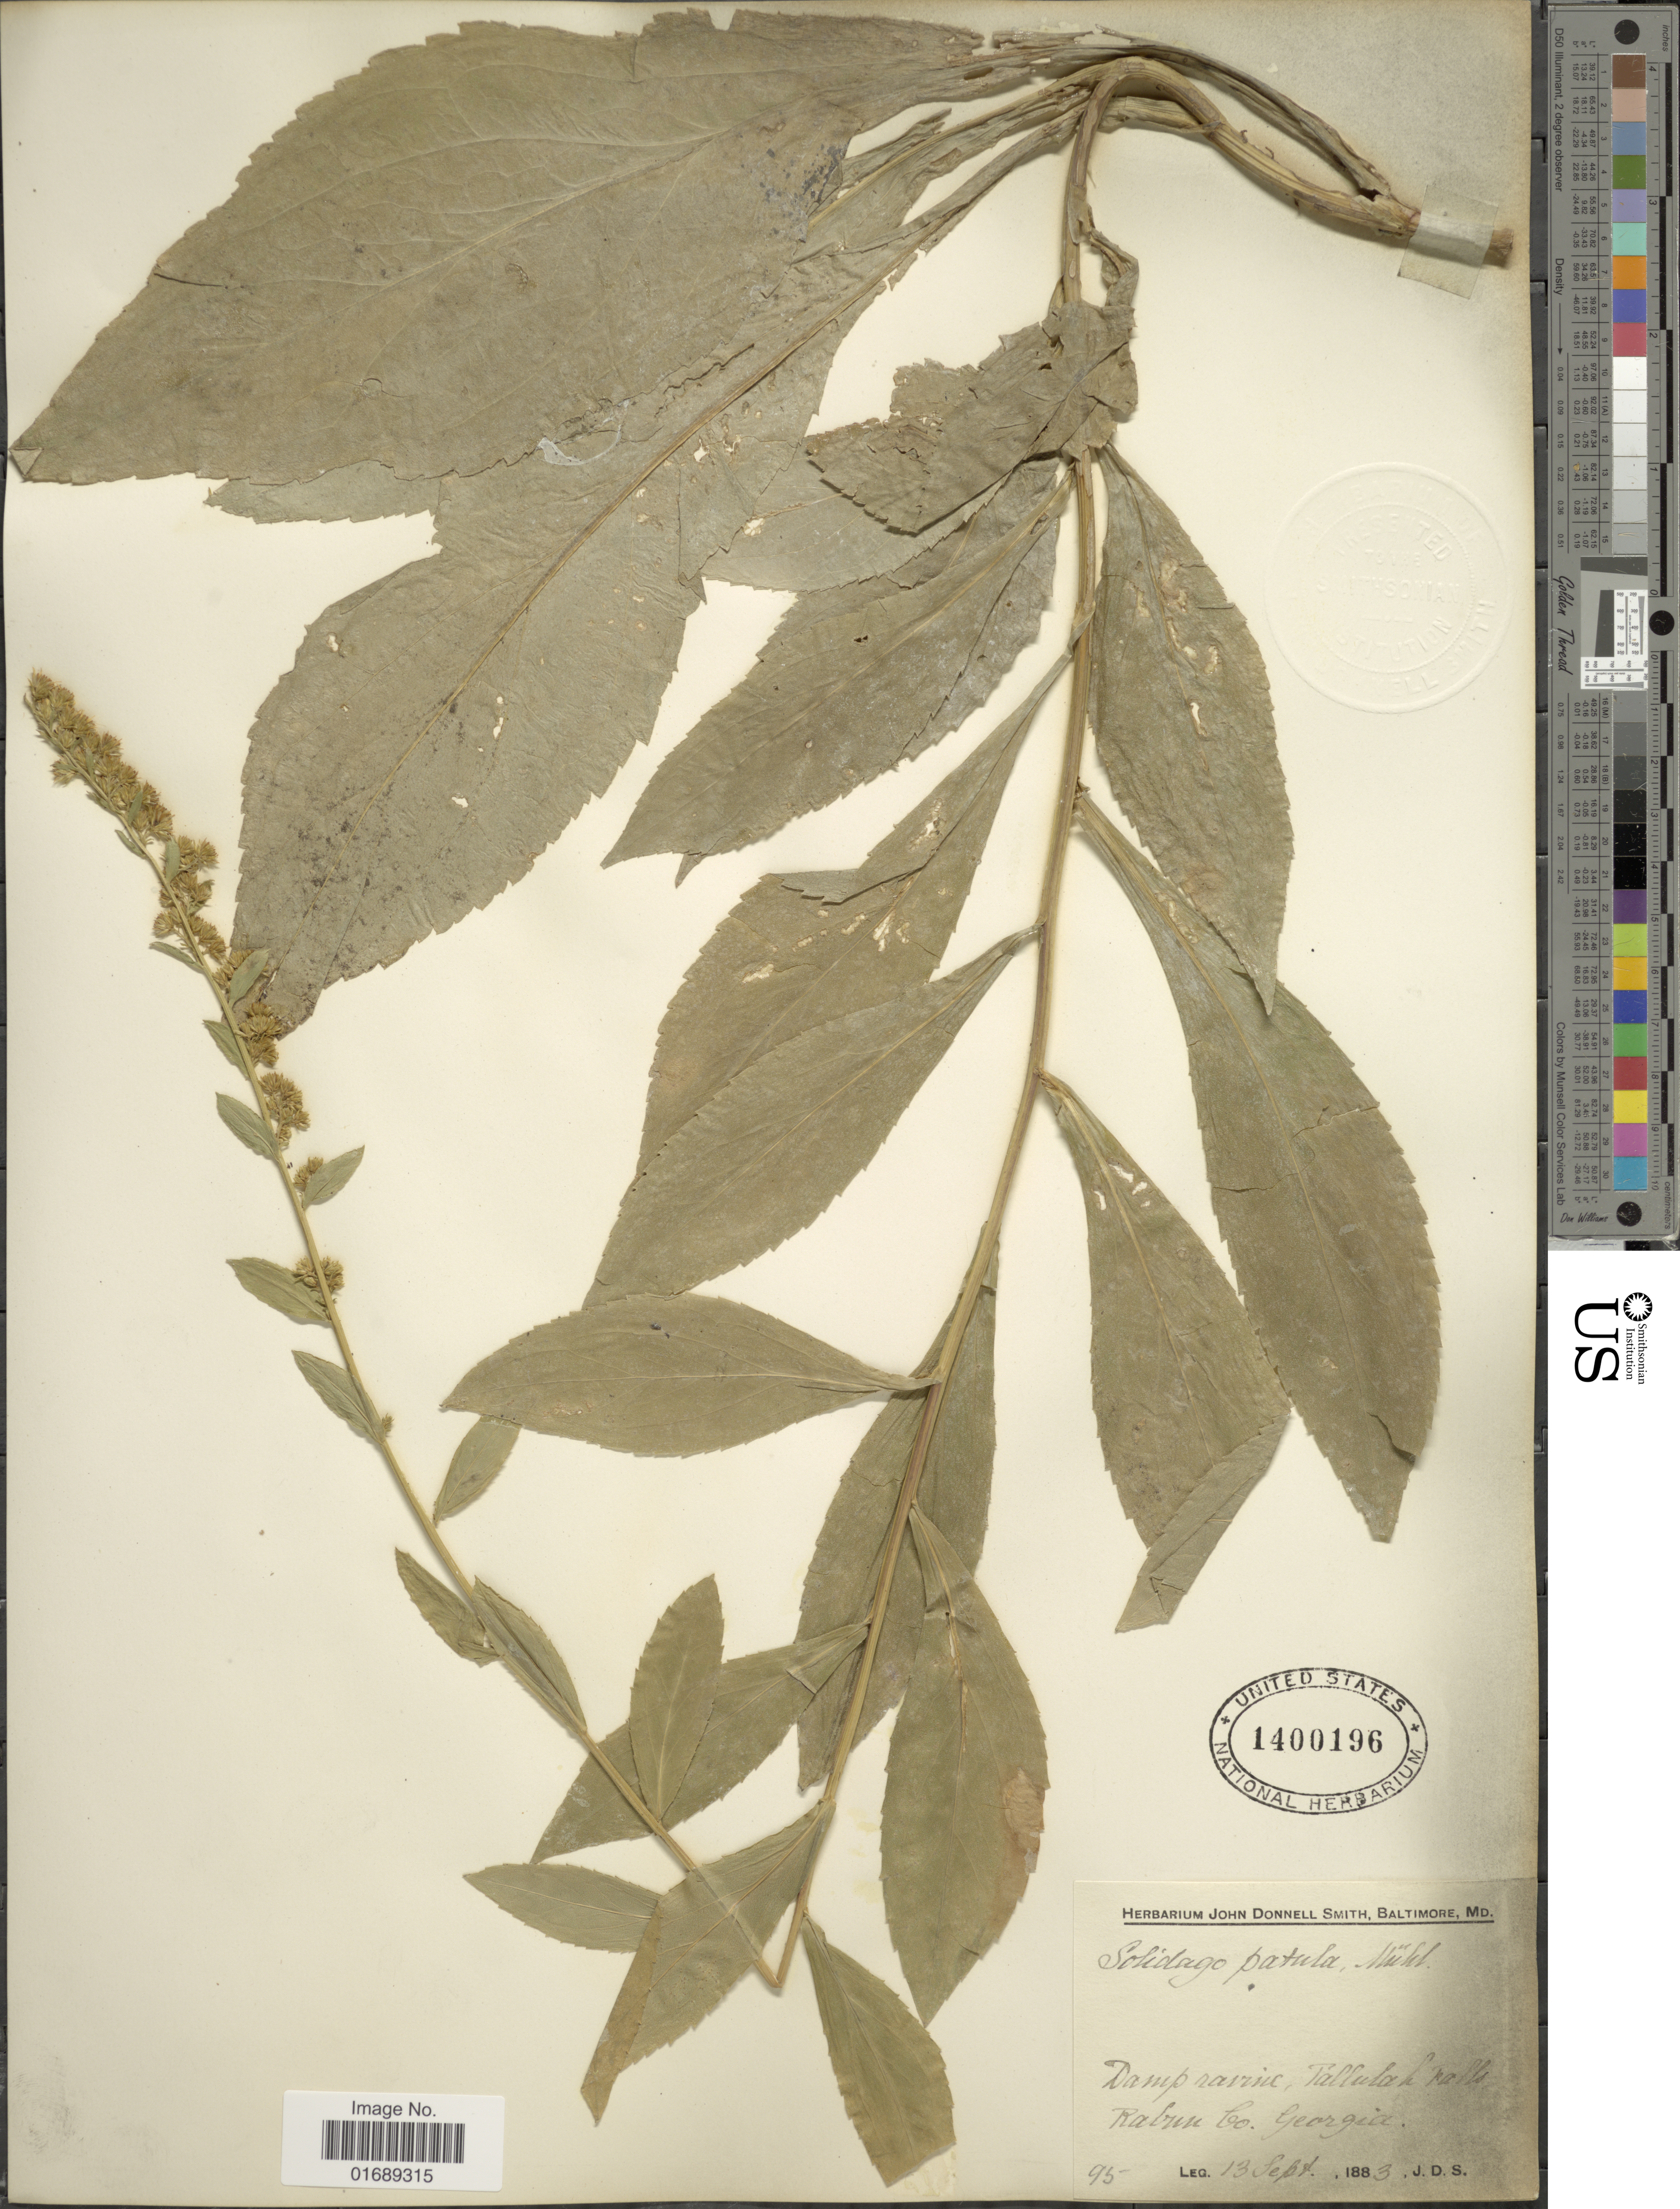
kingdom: Plantae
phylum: Tracheophyta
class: Magnoliopsida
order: Asterales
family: Asteraceae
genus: Solidago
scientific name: Solidago patula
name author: Muhl. ex Willd.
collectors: J. Donnell Smith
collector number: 95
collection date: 1883-09-13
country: United States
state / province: Georgia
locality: Damp ravine, Tallulak Falls Rabun Co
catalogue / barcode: US 1400196